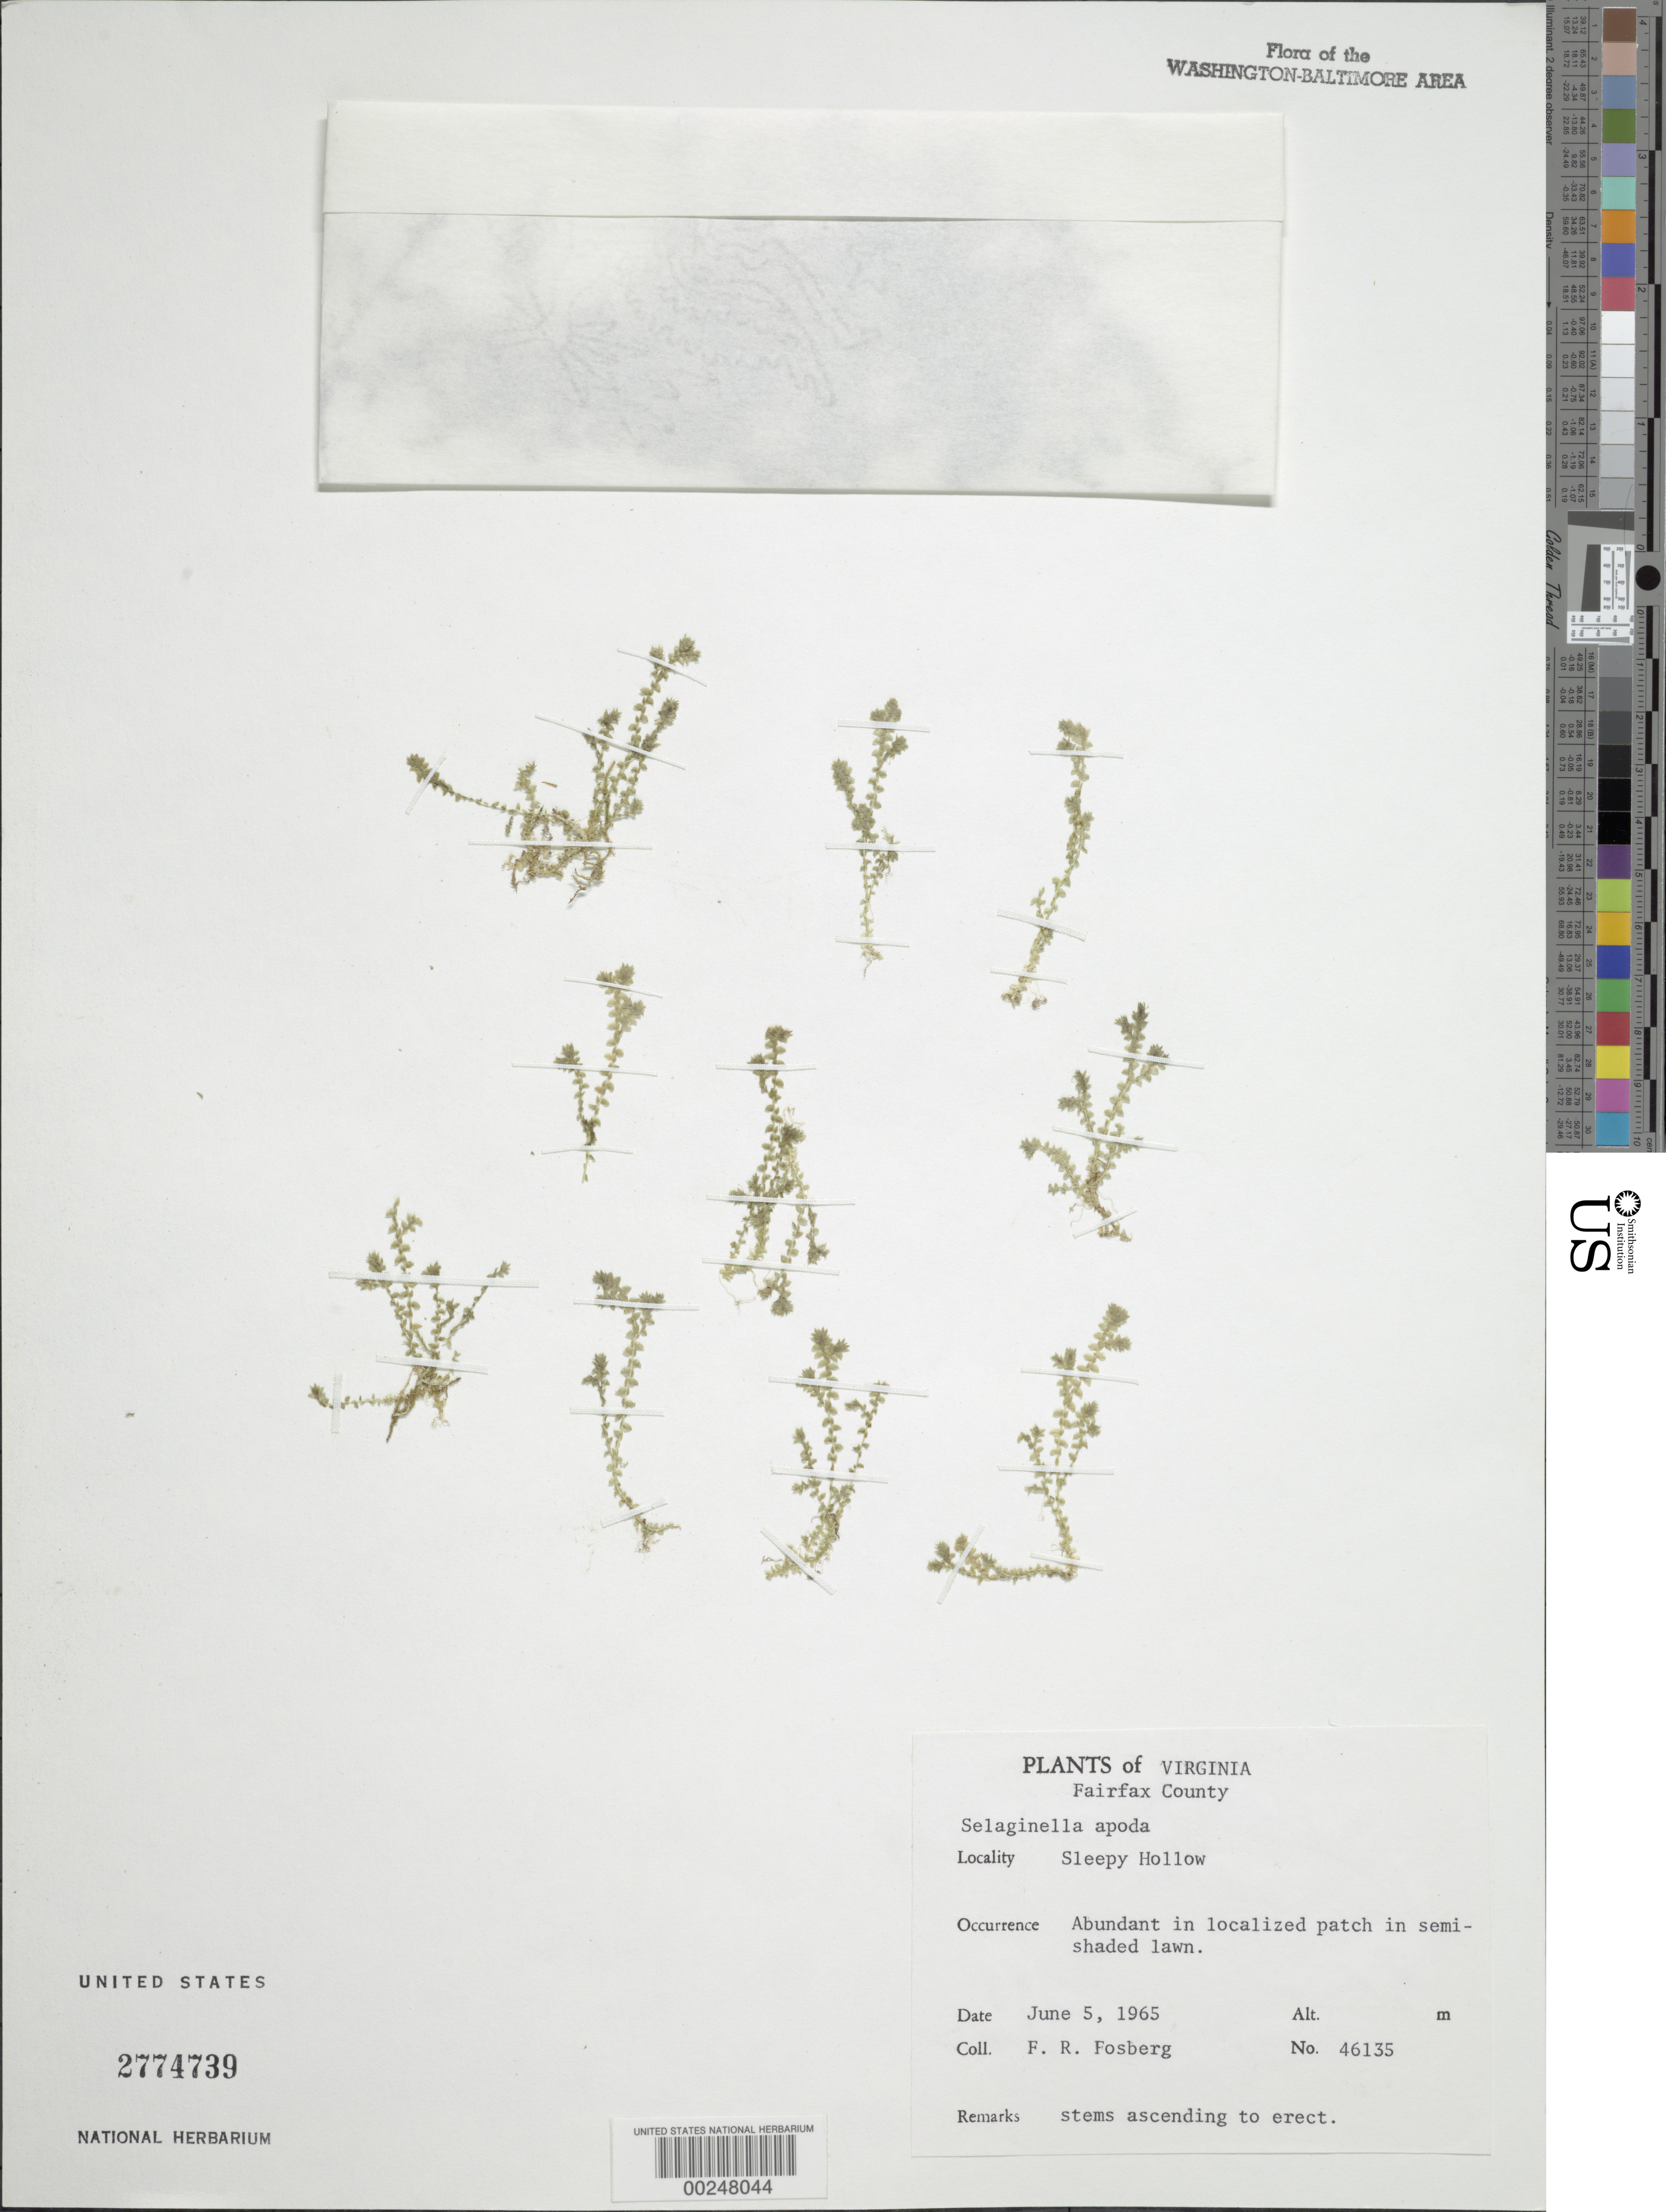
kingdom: Plantae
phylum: Tracheophyta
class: Lycopodiopsida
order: Selaginellales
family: Selaginellaceae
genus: Selaginella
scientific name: Selaginella apus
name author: Spring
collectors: F. R. Fosberg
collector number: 46135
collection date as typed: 05 Jun 1965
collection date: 1965-06-05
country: United States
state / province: Virginia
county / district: Fairfax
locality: Sleepy Hollow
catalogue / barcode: US 2774739